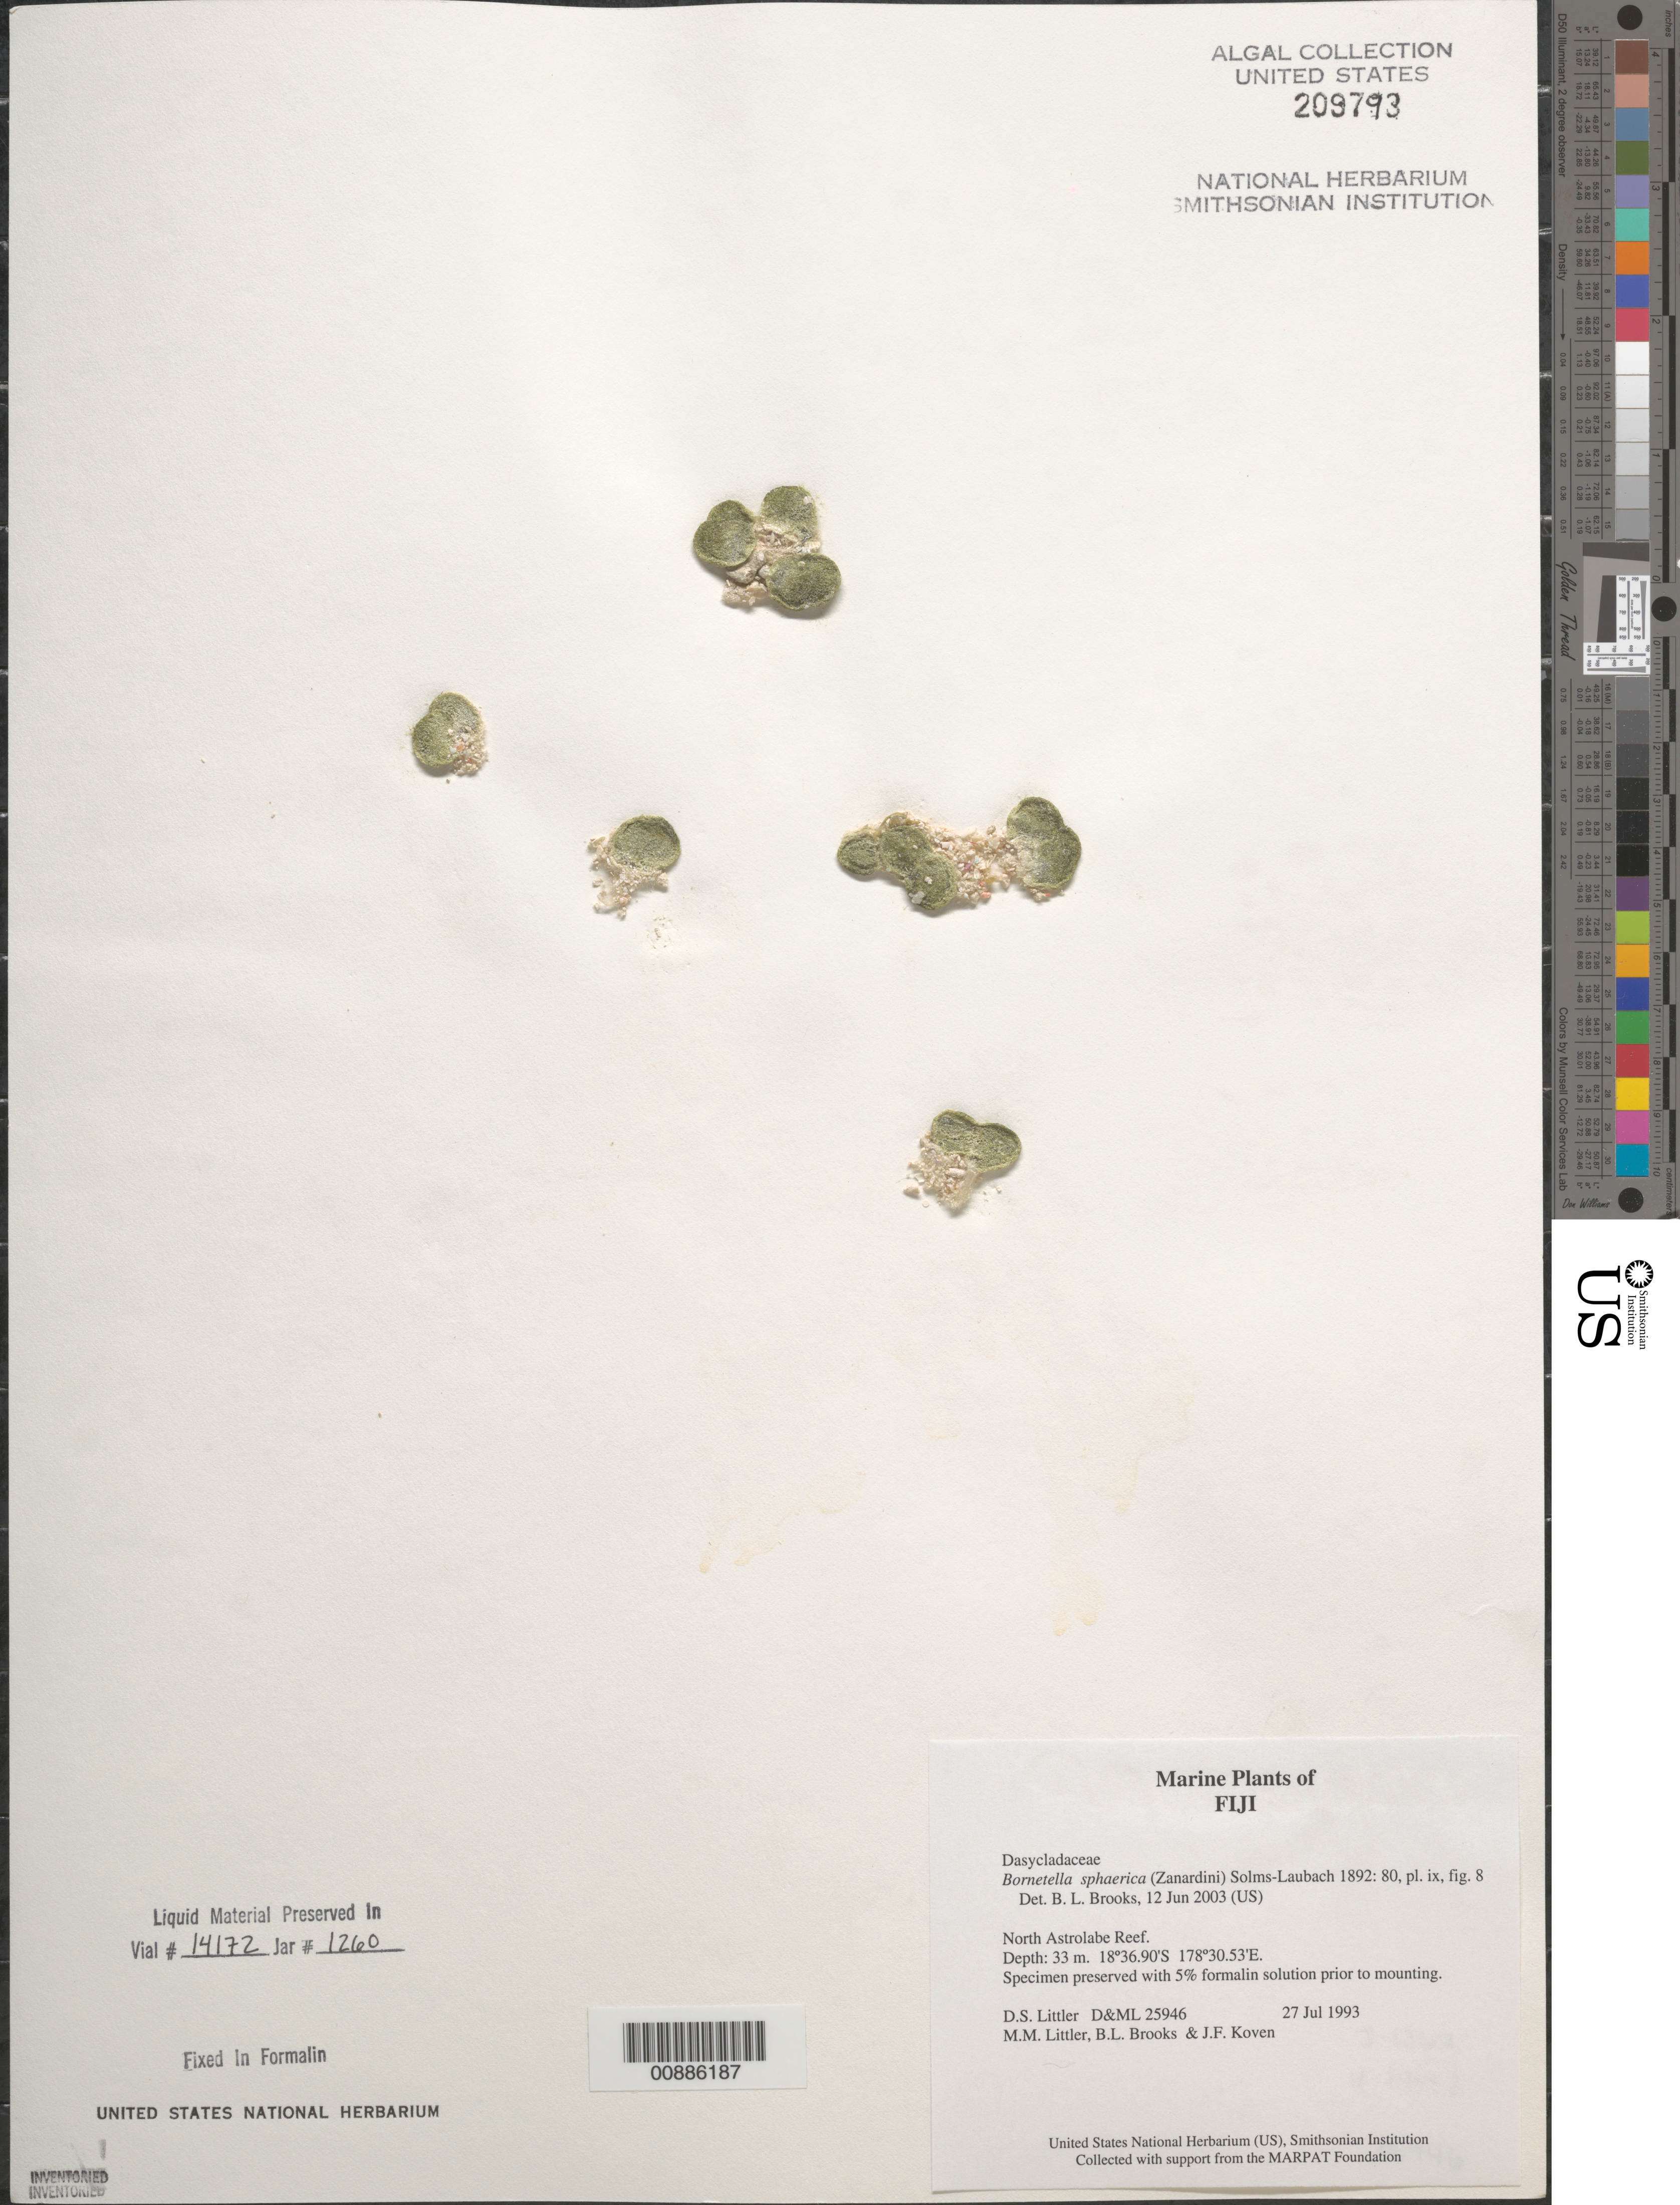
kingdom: Plantae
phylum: Chlorophyta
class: Ulvophyceae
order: Dasycladales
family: Dasycladaceae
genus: Bornetella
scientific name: Bornetella sphaerica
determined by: Brooks, B. L., (BOT), Smithsonian Institution - National Museum of Natural History (UNITED STATES)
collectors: D. S. Littler, M. M. Littler, B. Brooks & J. Koven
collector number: D&ML 25946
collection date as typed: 27 Jul 1993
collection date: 1993-07-27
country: Fiji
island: North Astrolabe Reef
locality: North Astrolabe Reef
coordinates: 18 36.90'S, 178 30.53'E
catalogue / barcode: US 209793